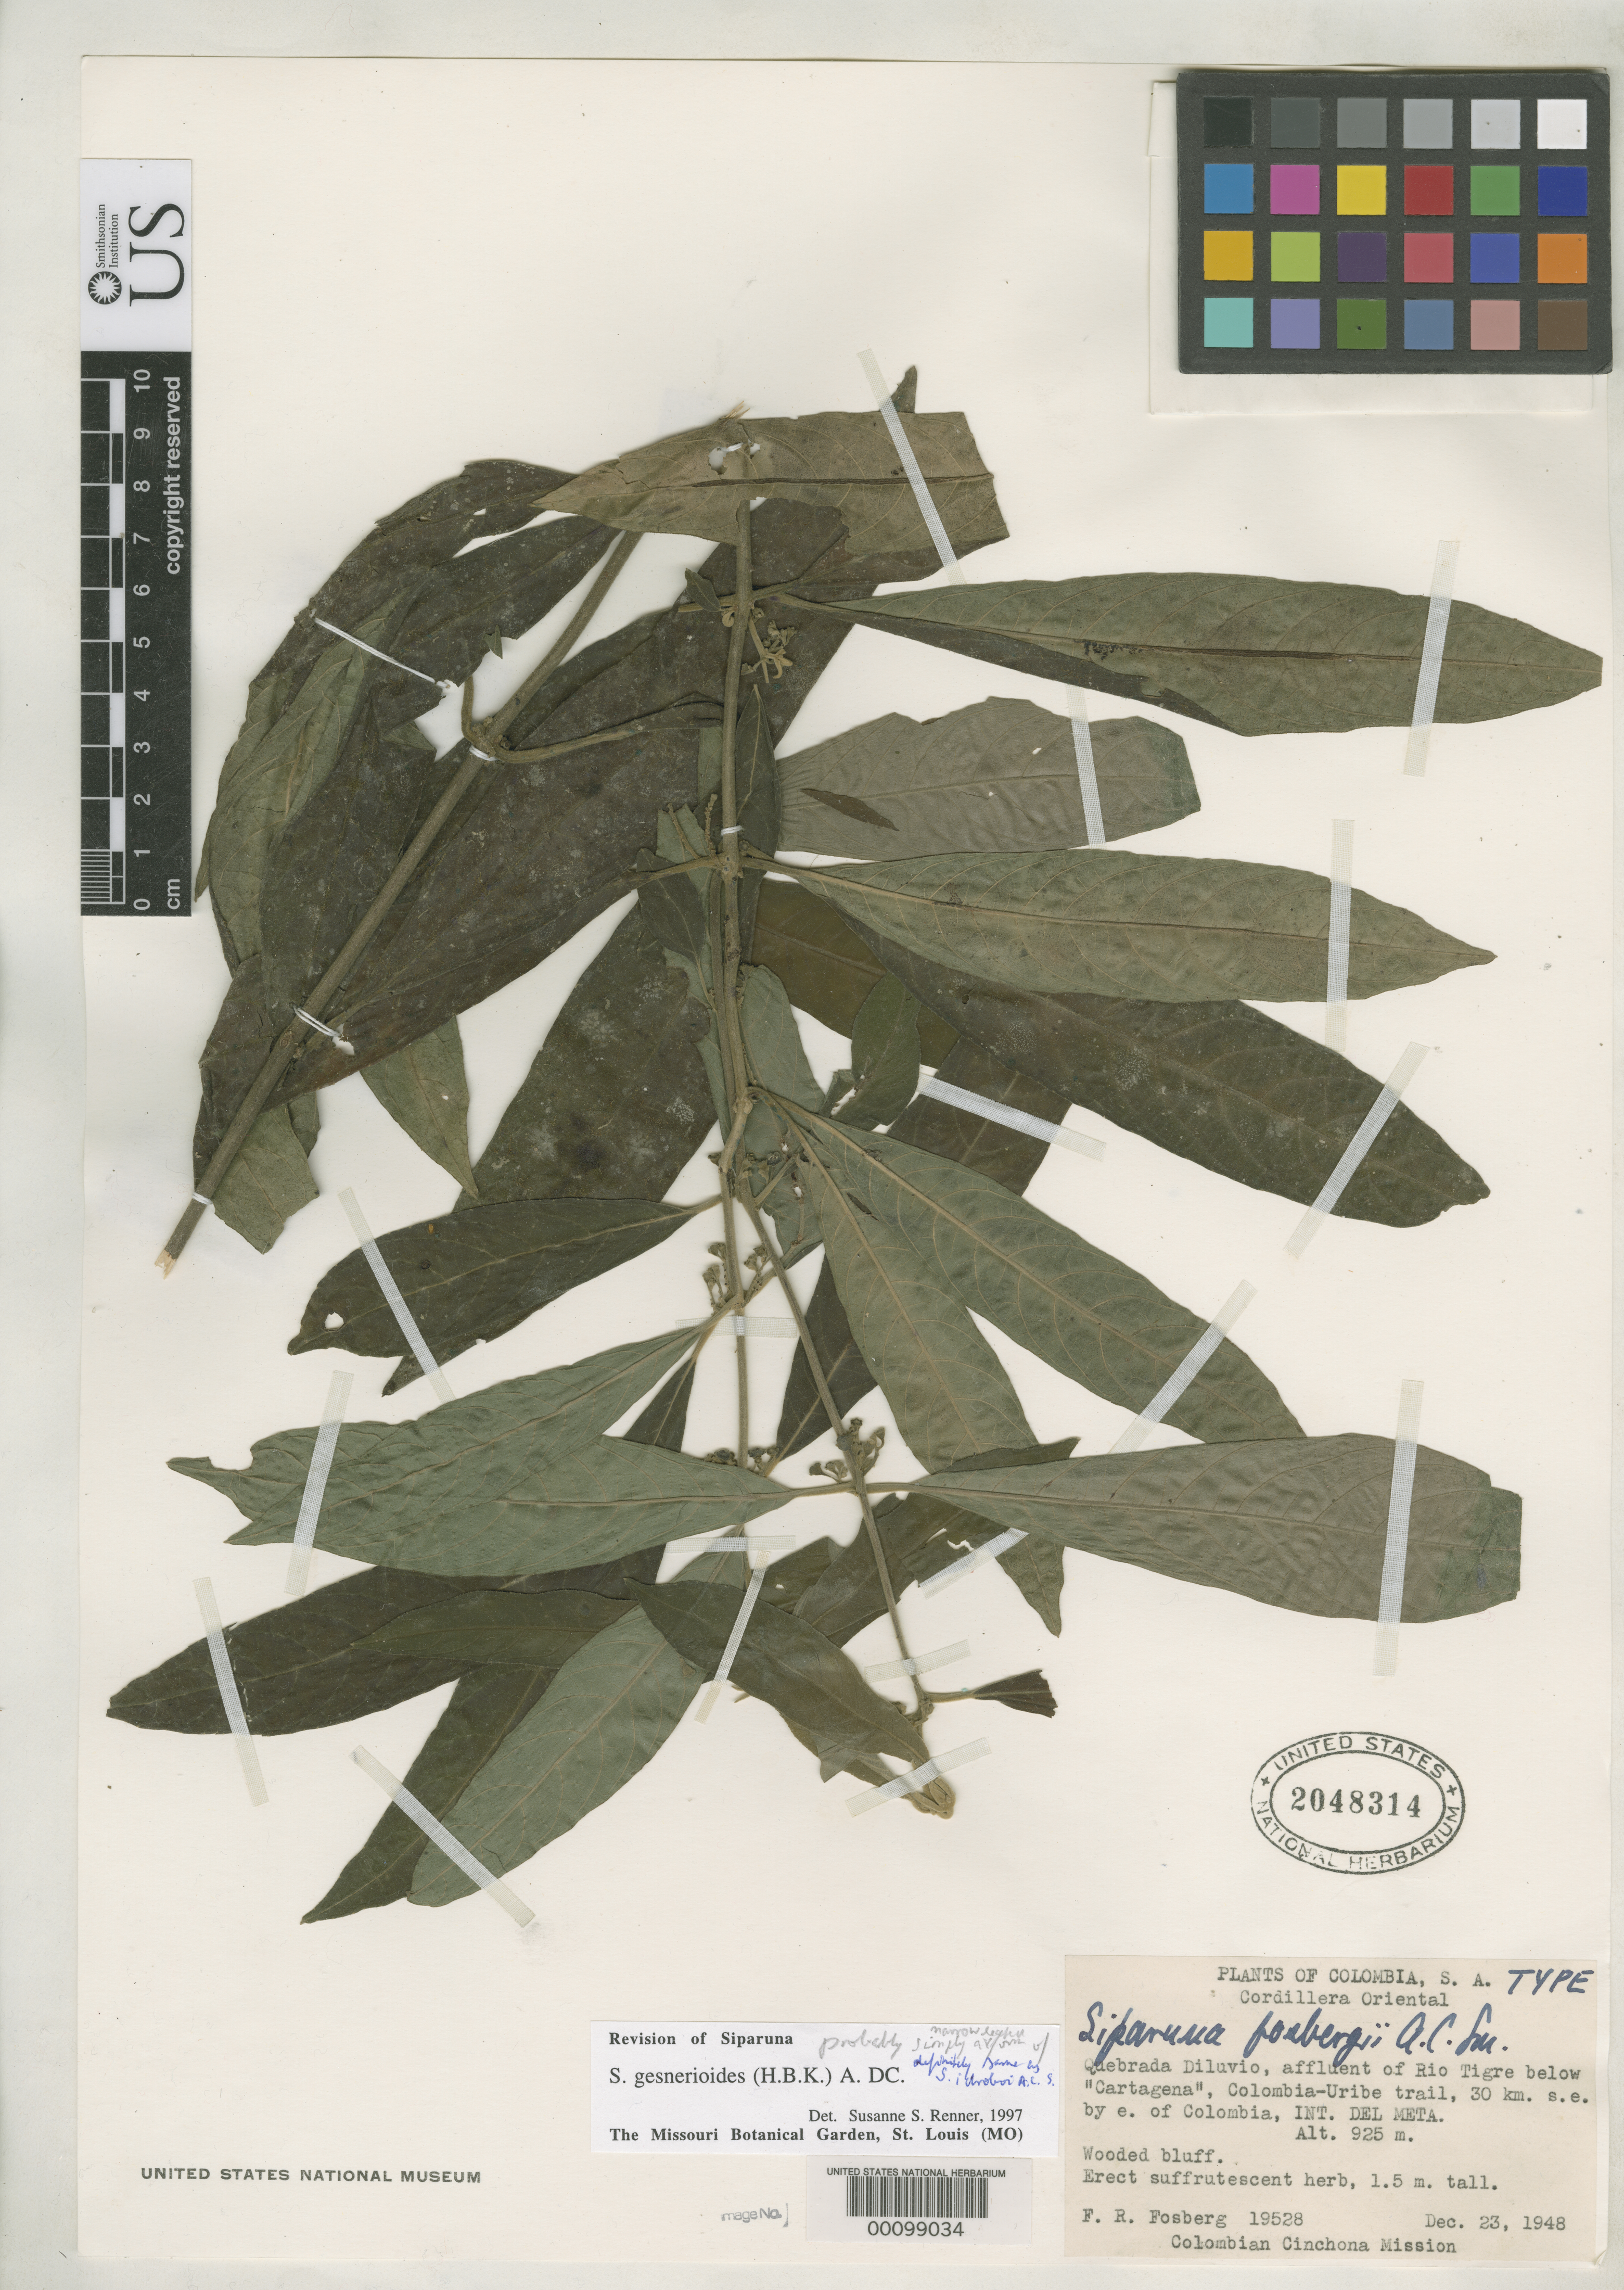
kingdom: Plantae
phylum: Tracheophyta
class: Magnoliopsida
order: Laurales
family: Siparunaceae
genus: Siparuna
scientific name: Siparuna fosbergii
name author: A.C. Sm.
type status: Holotype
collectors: F. R. Fosberg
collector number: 19528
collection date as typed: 23 Dec 1948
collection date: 1948-12-23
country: Colombia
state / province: Meta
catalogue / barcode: US 2048314